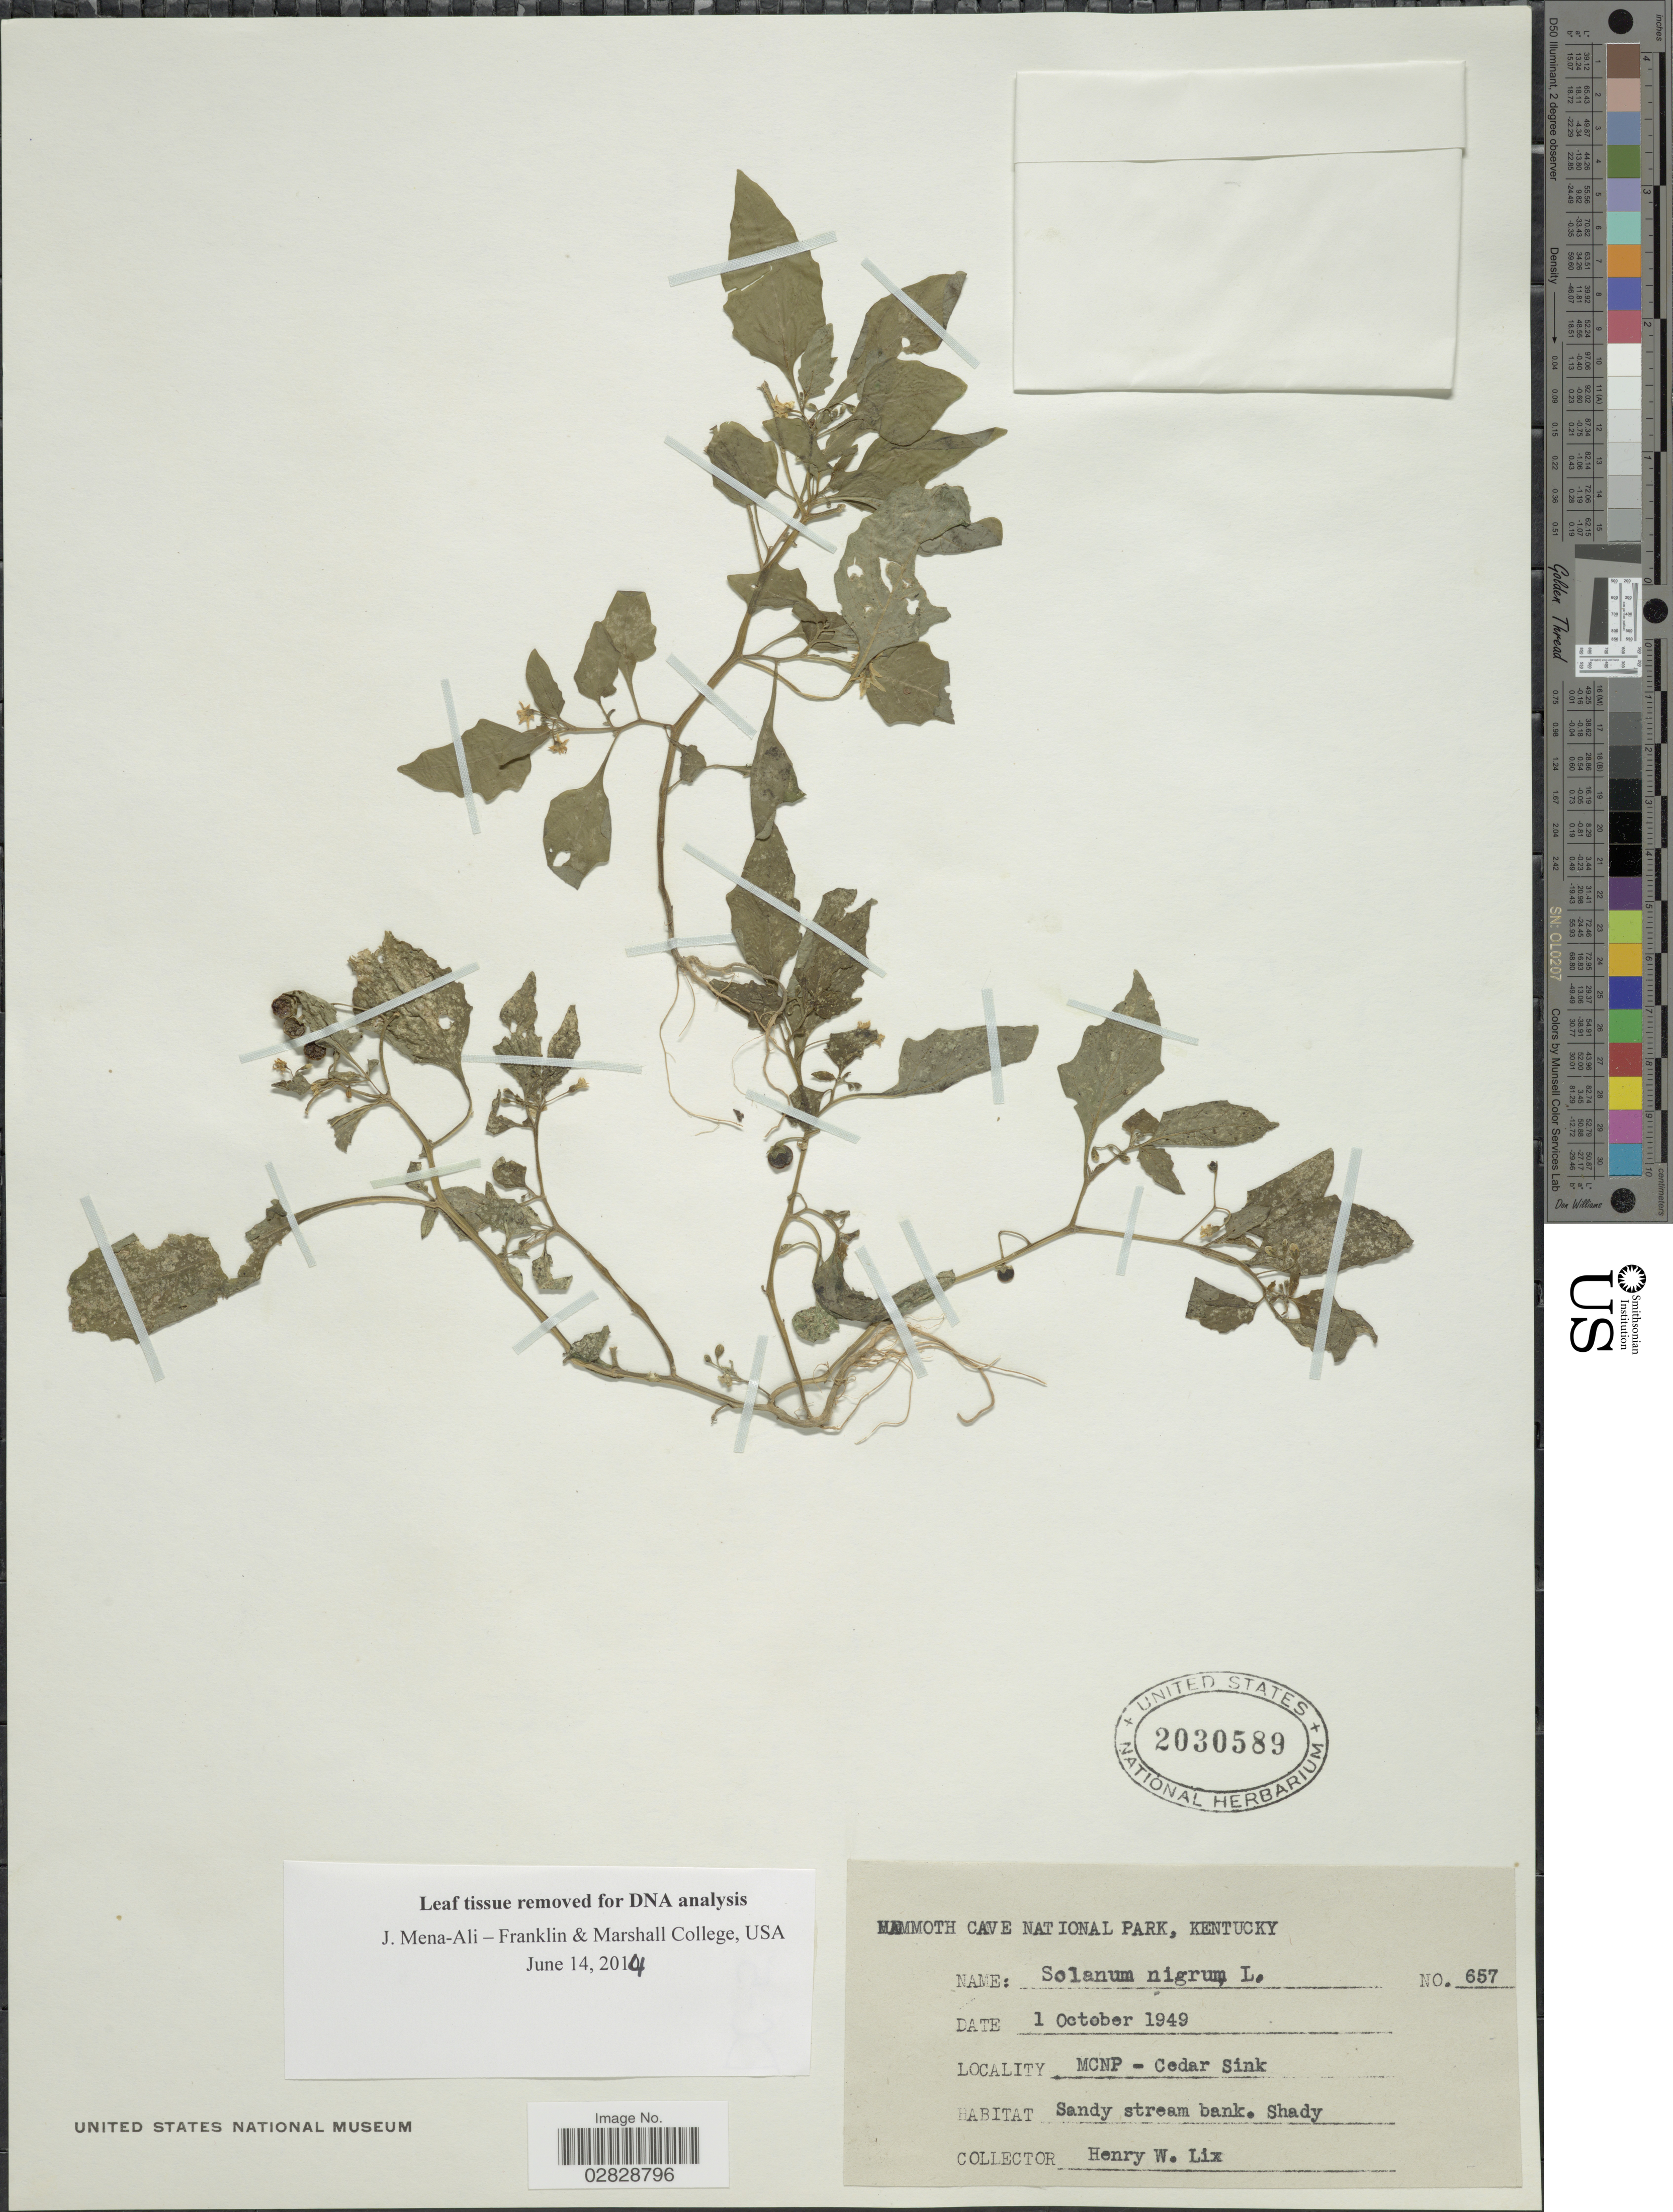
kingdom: Plantae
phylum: Tracheophyta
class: Magnoliopsida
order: Solanales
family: Solanaceae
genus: Solanum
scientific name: Solanum emulans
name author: Raf.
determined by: Knapp, S. D.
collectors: H. W. Lix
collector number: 657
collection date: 1949-10-01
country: United States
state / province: Kentucky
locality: Mammoth Cave National Park. MCNP-Cedar Sink.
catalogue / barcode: US 2030589